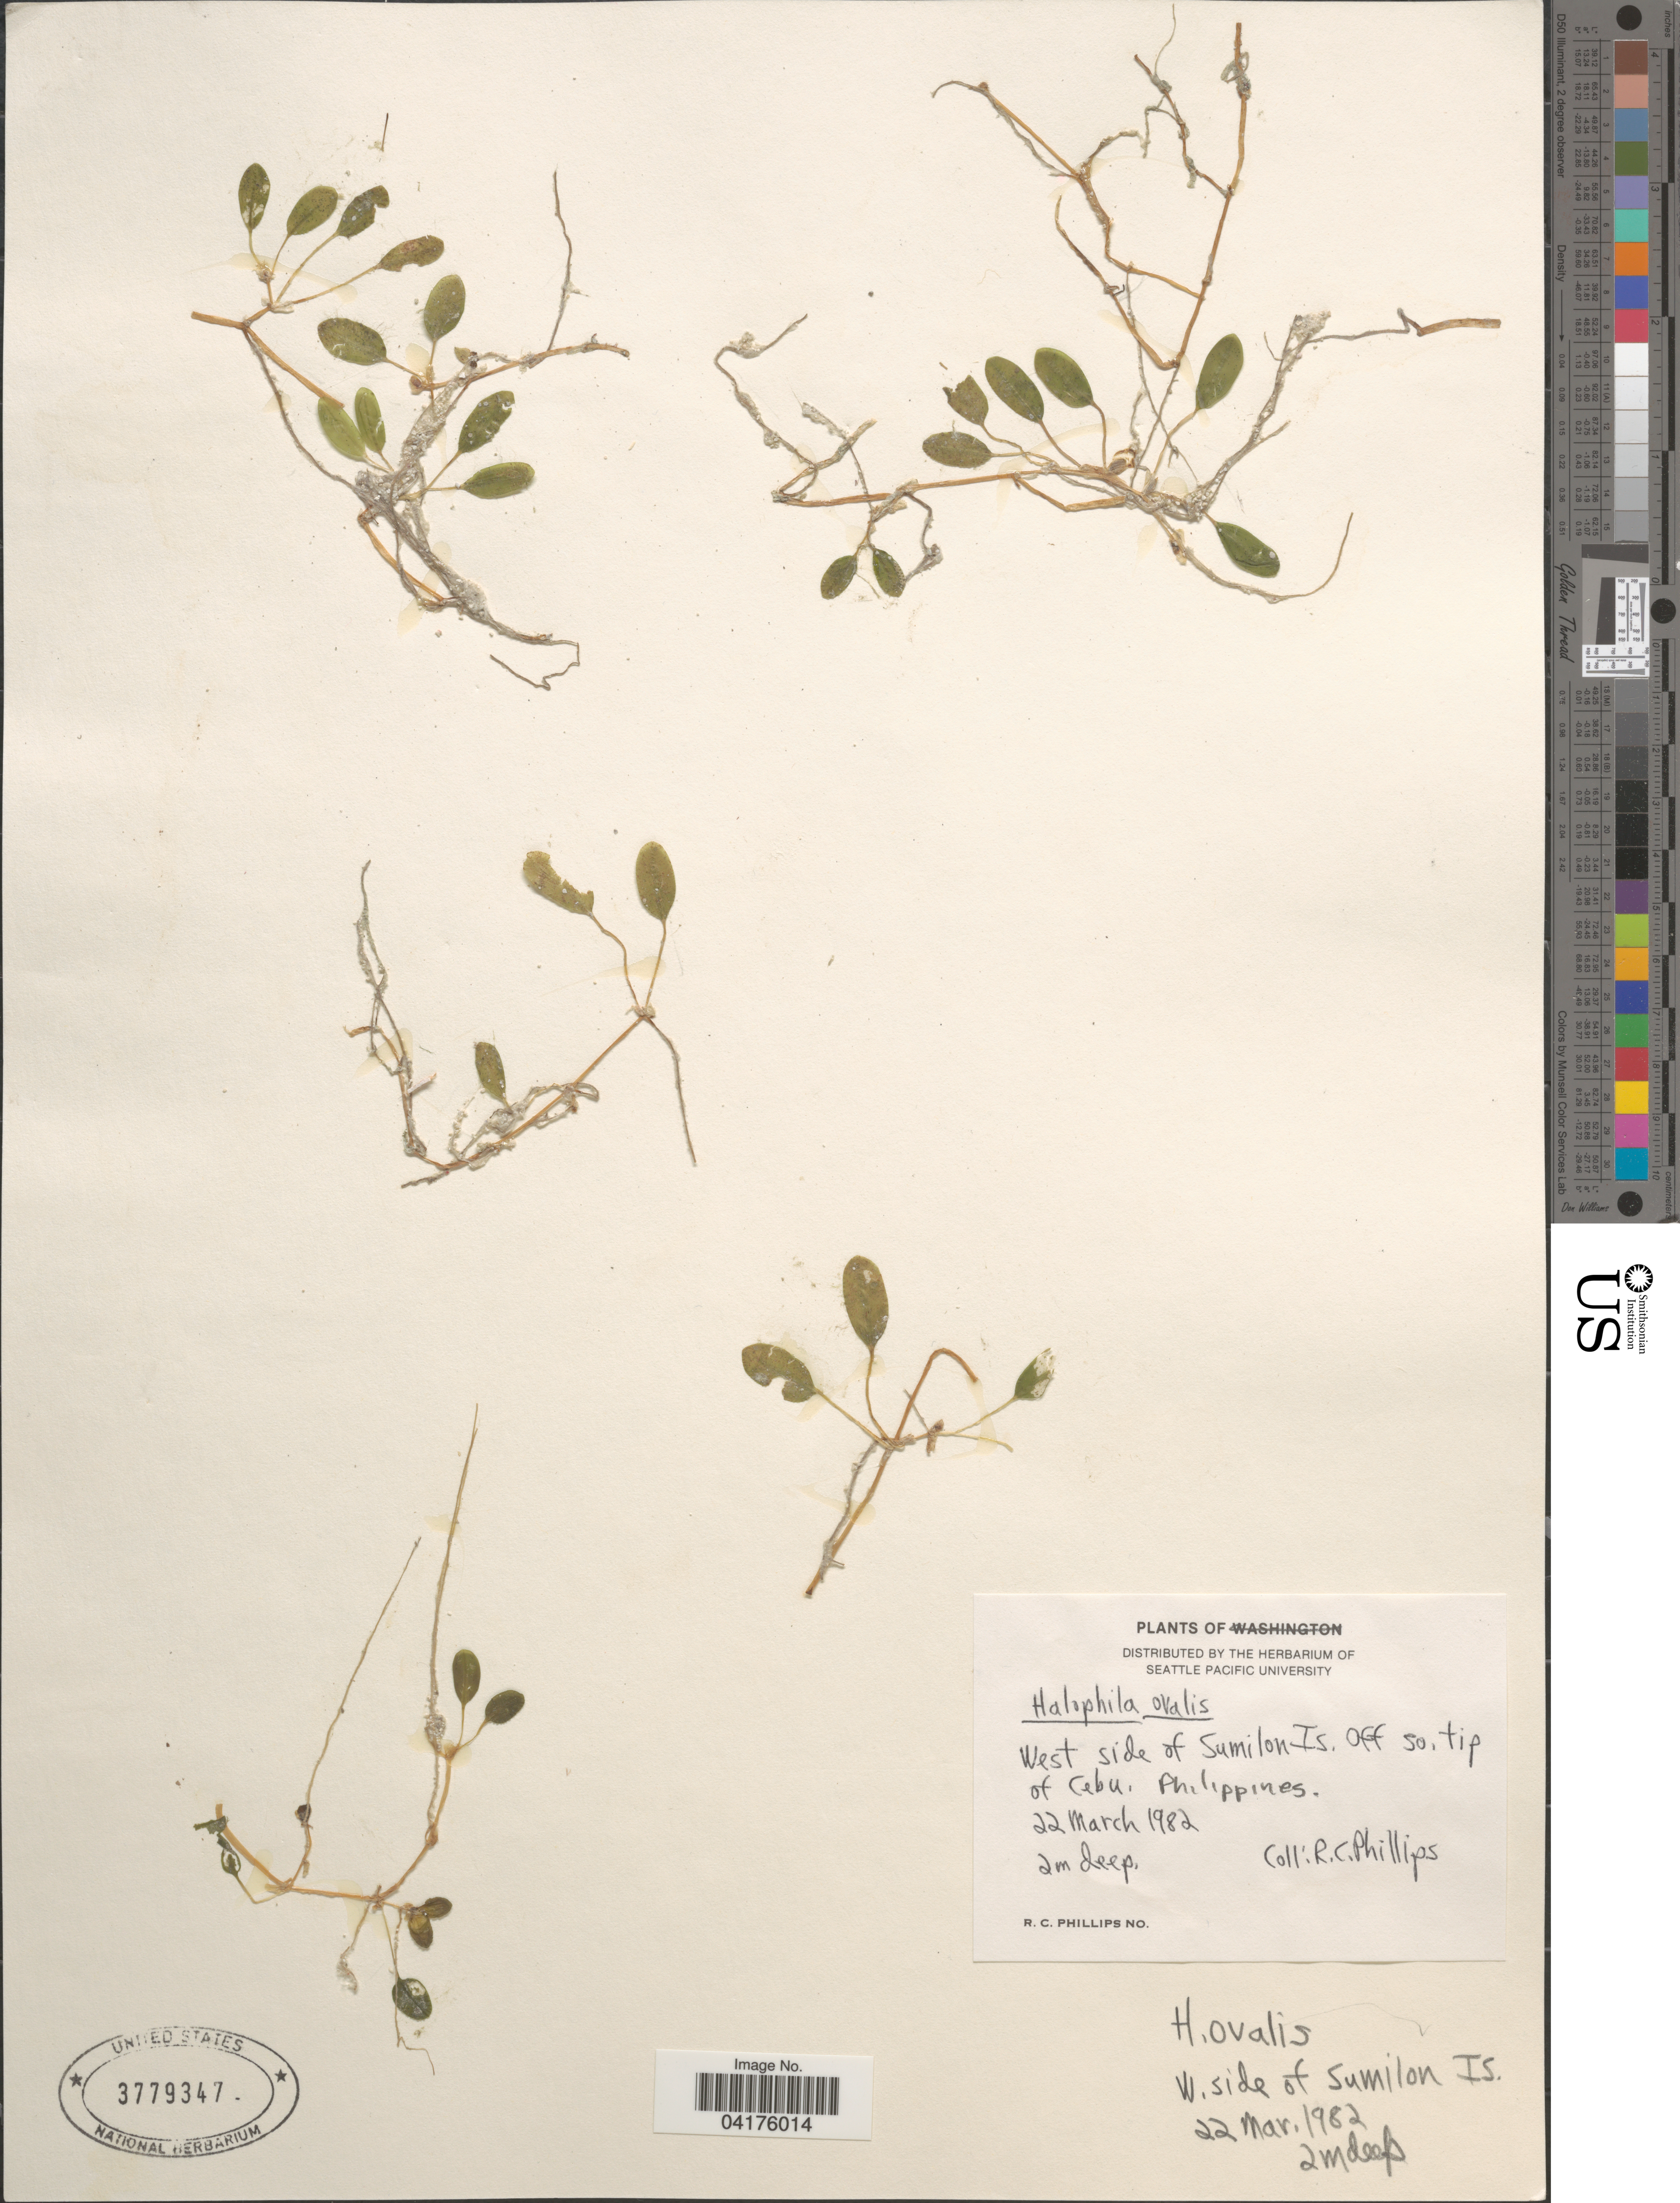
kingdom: Plantae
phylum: Tracheophyta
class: Liliopsida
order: Alismatales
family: Hydrocharitaceae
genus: Halophila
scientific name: Halophila ovalis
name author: (R. Br.) Hook. f.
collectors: R. C. Phillips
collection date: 1982-03-22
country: Philippines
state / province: Central Visayas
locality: West side of Sumilon Is. off so. tip of Cebu.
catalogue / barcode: US 3779347